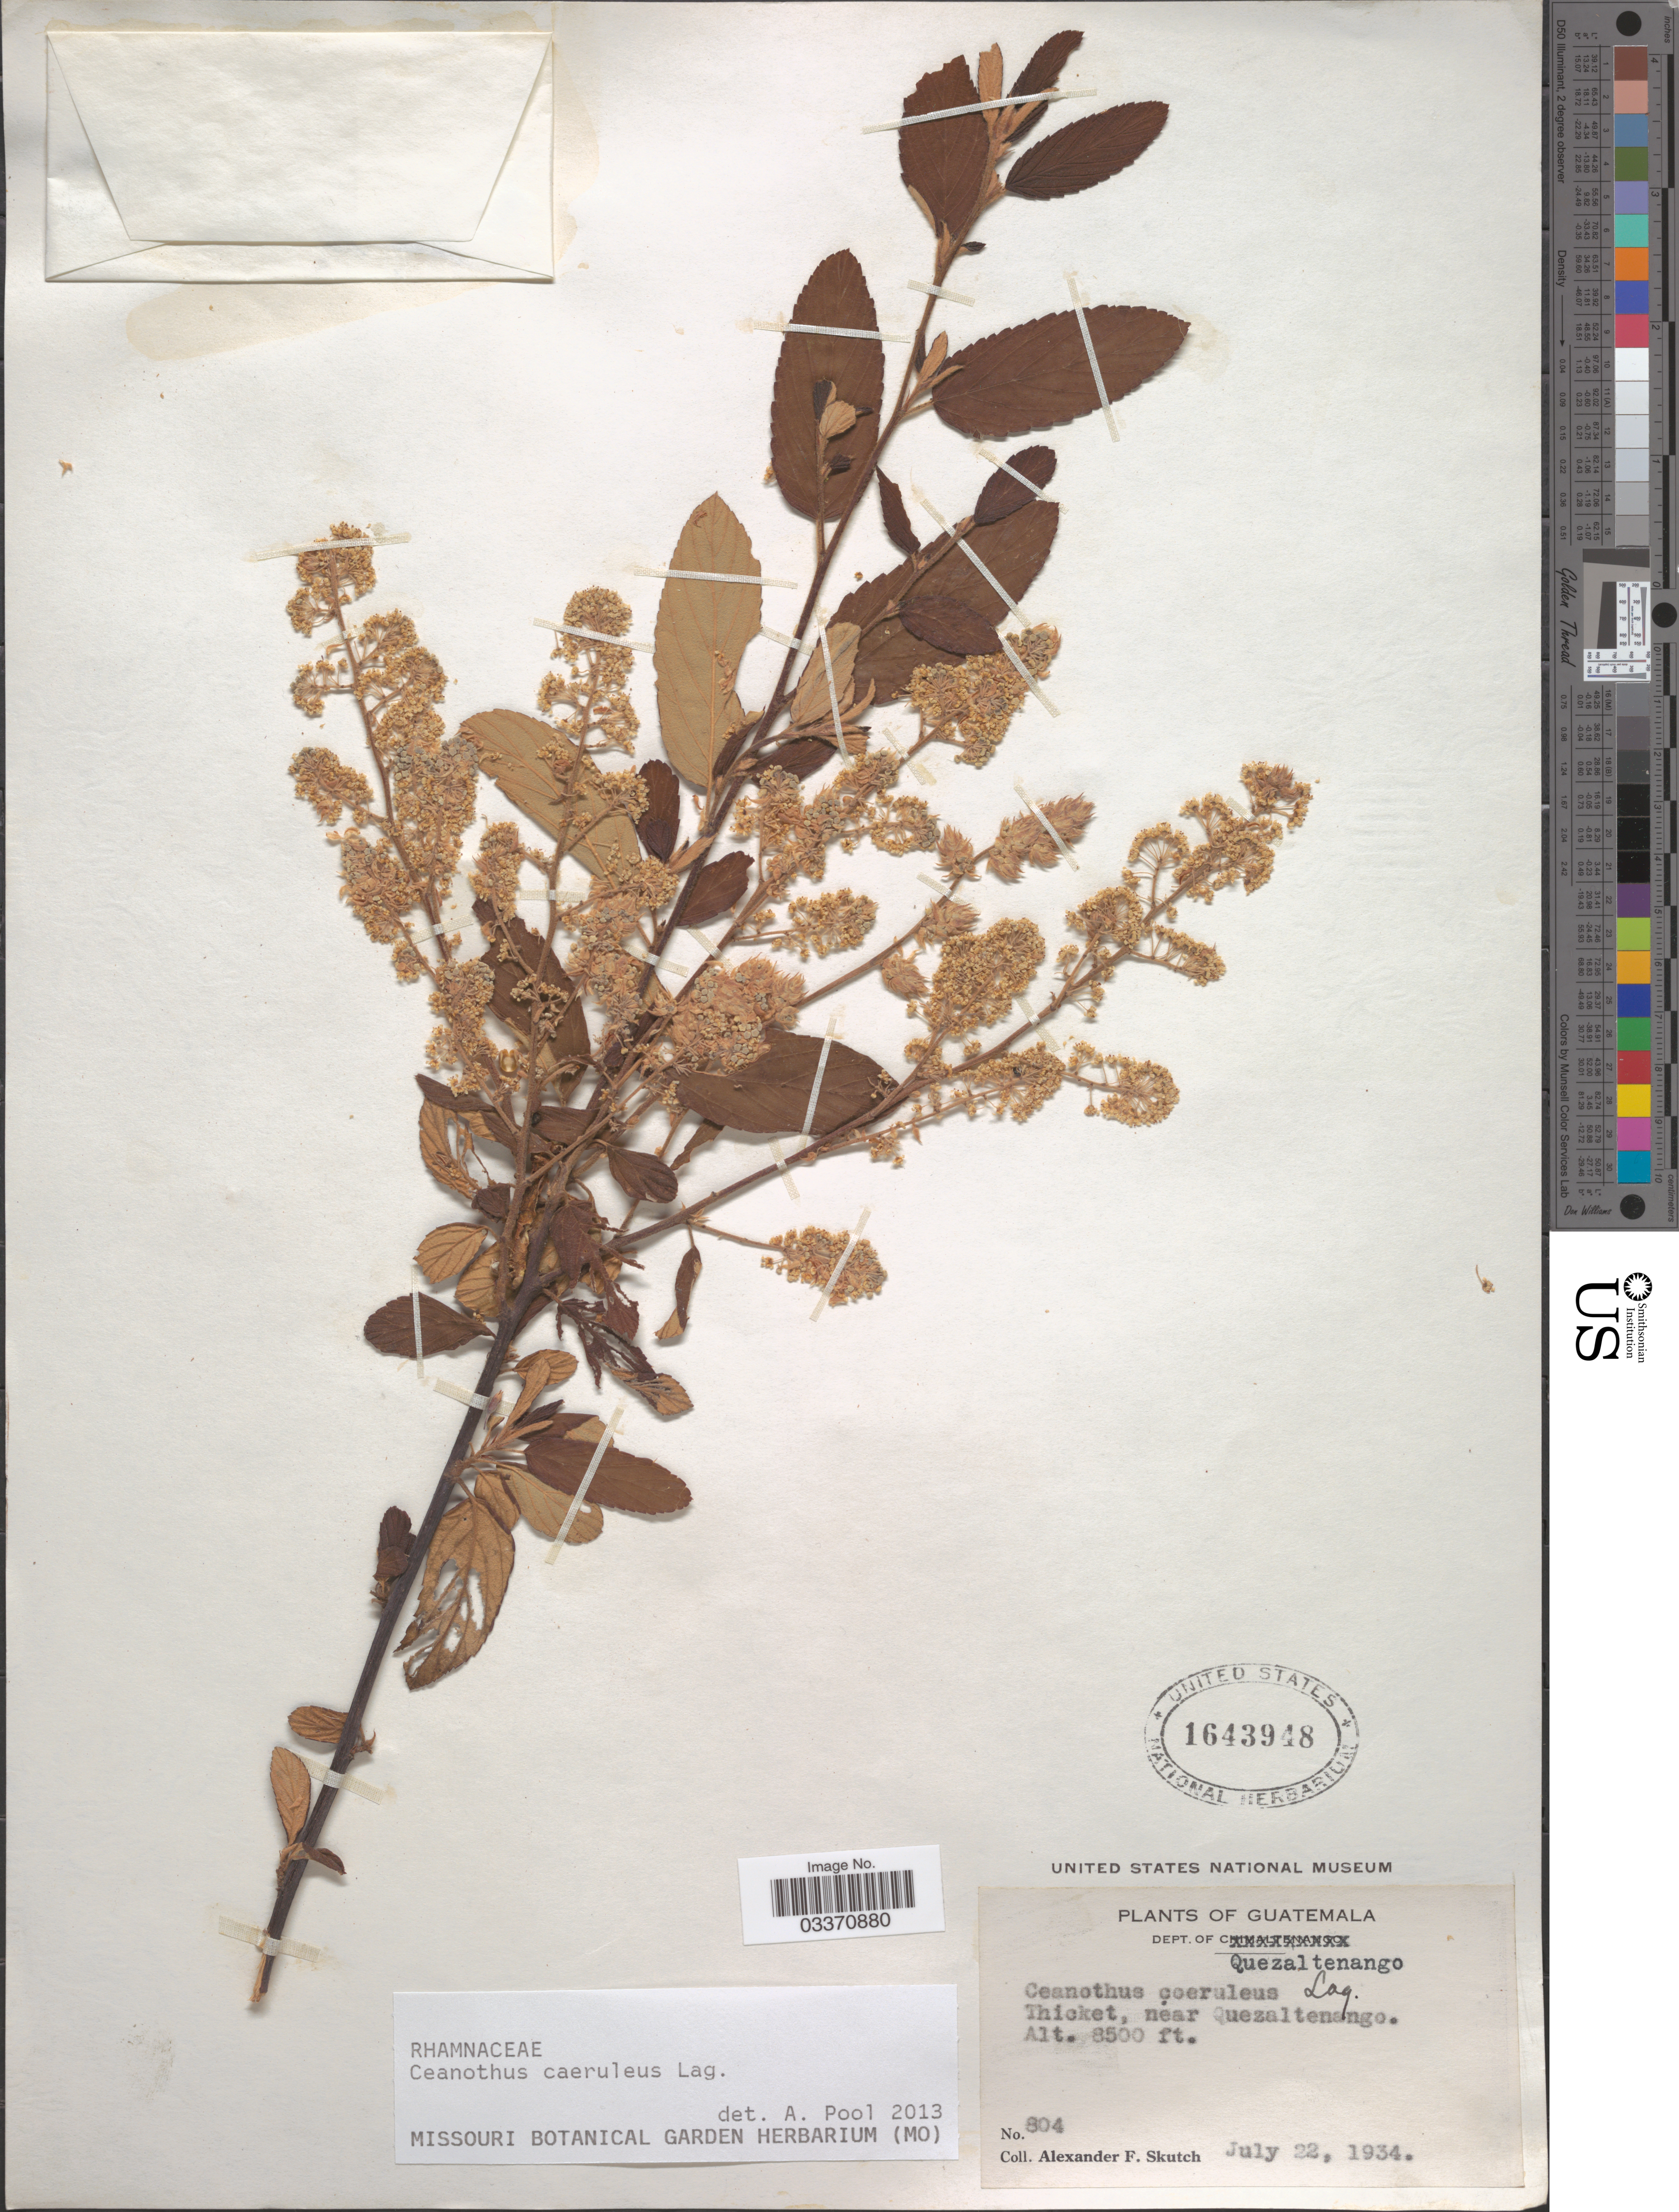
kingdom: Plantae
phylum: Tracheophyta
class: Magnoliopsida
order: Rosales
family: Rhamnaceae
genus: Ceanothus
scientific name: Ceanothus caeruleus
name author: Lag.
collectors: A. F. Skutch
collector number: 804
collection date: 1934-07-22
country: Guatemala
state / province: Quetzaltenango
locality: Dept. of Quezaltenango. Near Quezaltenango.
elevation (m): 2591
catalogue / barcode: US 1643948